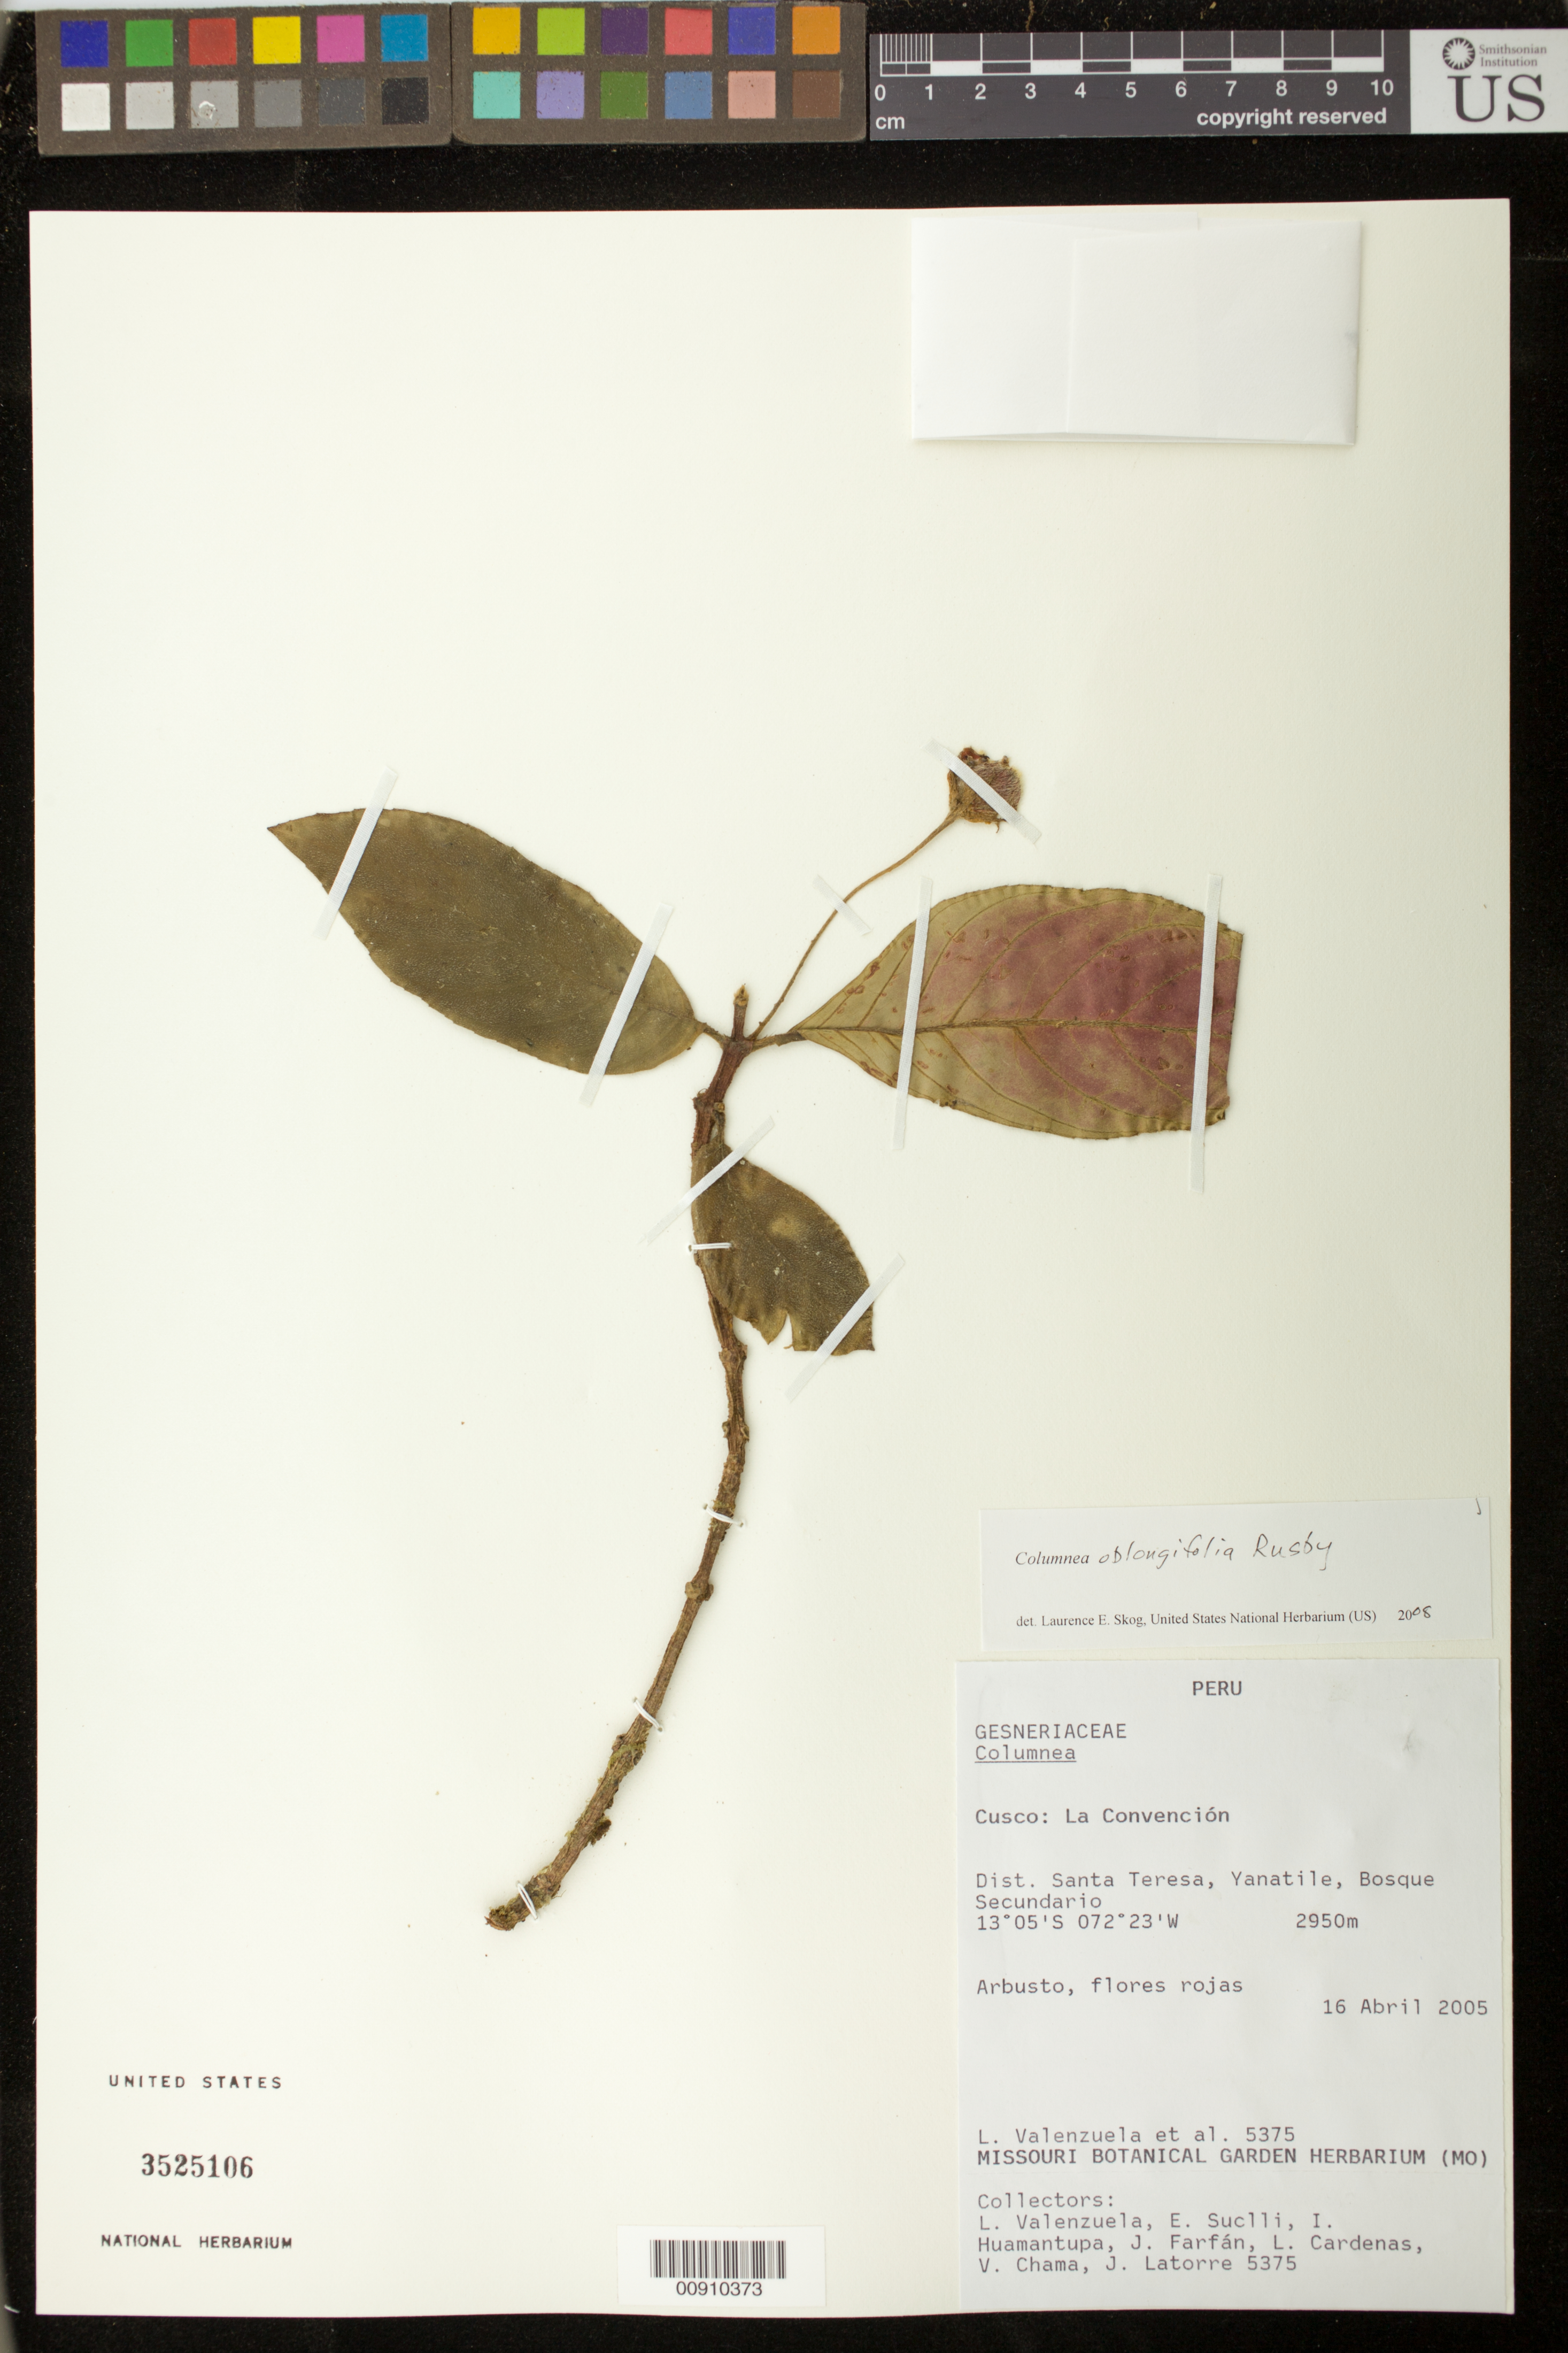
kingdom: Plantae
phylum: Tracheophyta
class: Magnoliopsida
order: Lamiales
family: Gesneriaceae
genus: Columnea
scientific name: Columnea oblongifolia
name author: Rusby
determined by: Skog, Laurence E.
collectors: L. Valenzuela & et al.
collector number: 5375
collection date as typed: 16 Apr 2005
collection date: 2005-04-16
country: Peru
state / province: Cusco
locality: Cusco: La Convención. Dist. Santa Teresa, Yanatile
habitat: Bosque secundario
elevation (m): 2950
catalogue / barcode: US 3525106